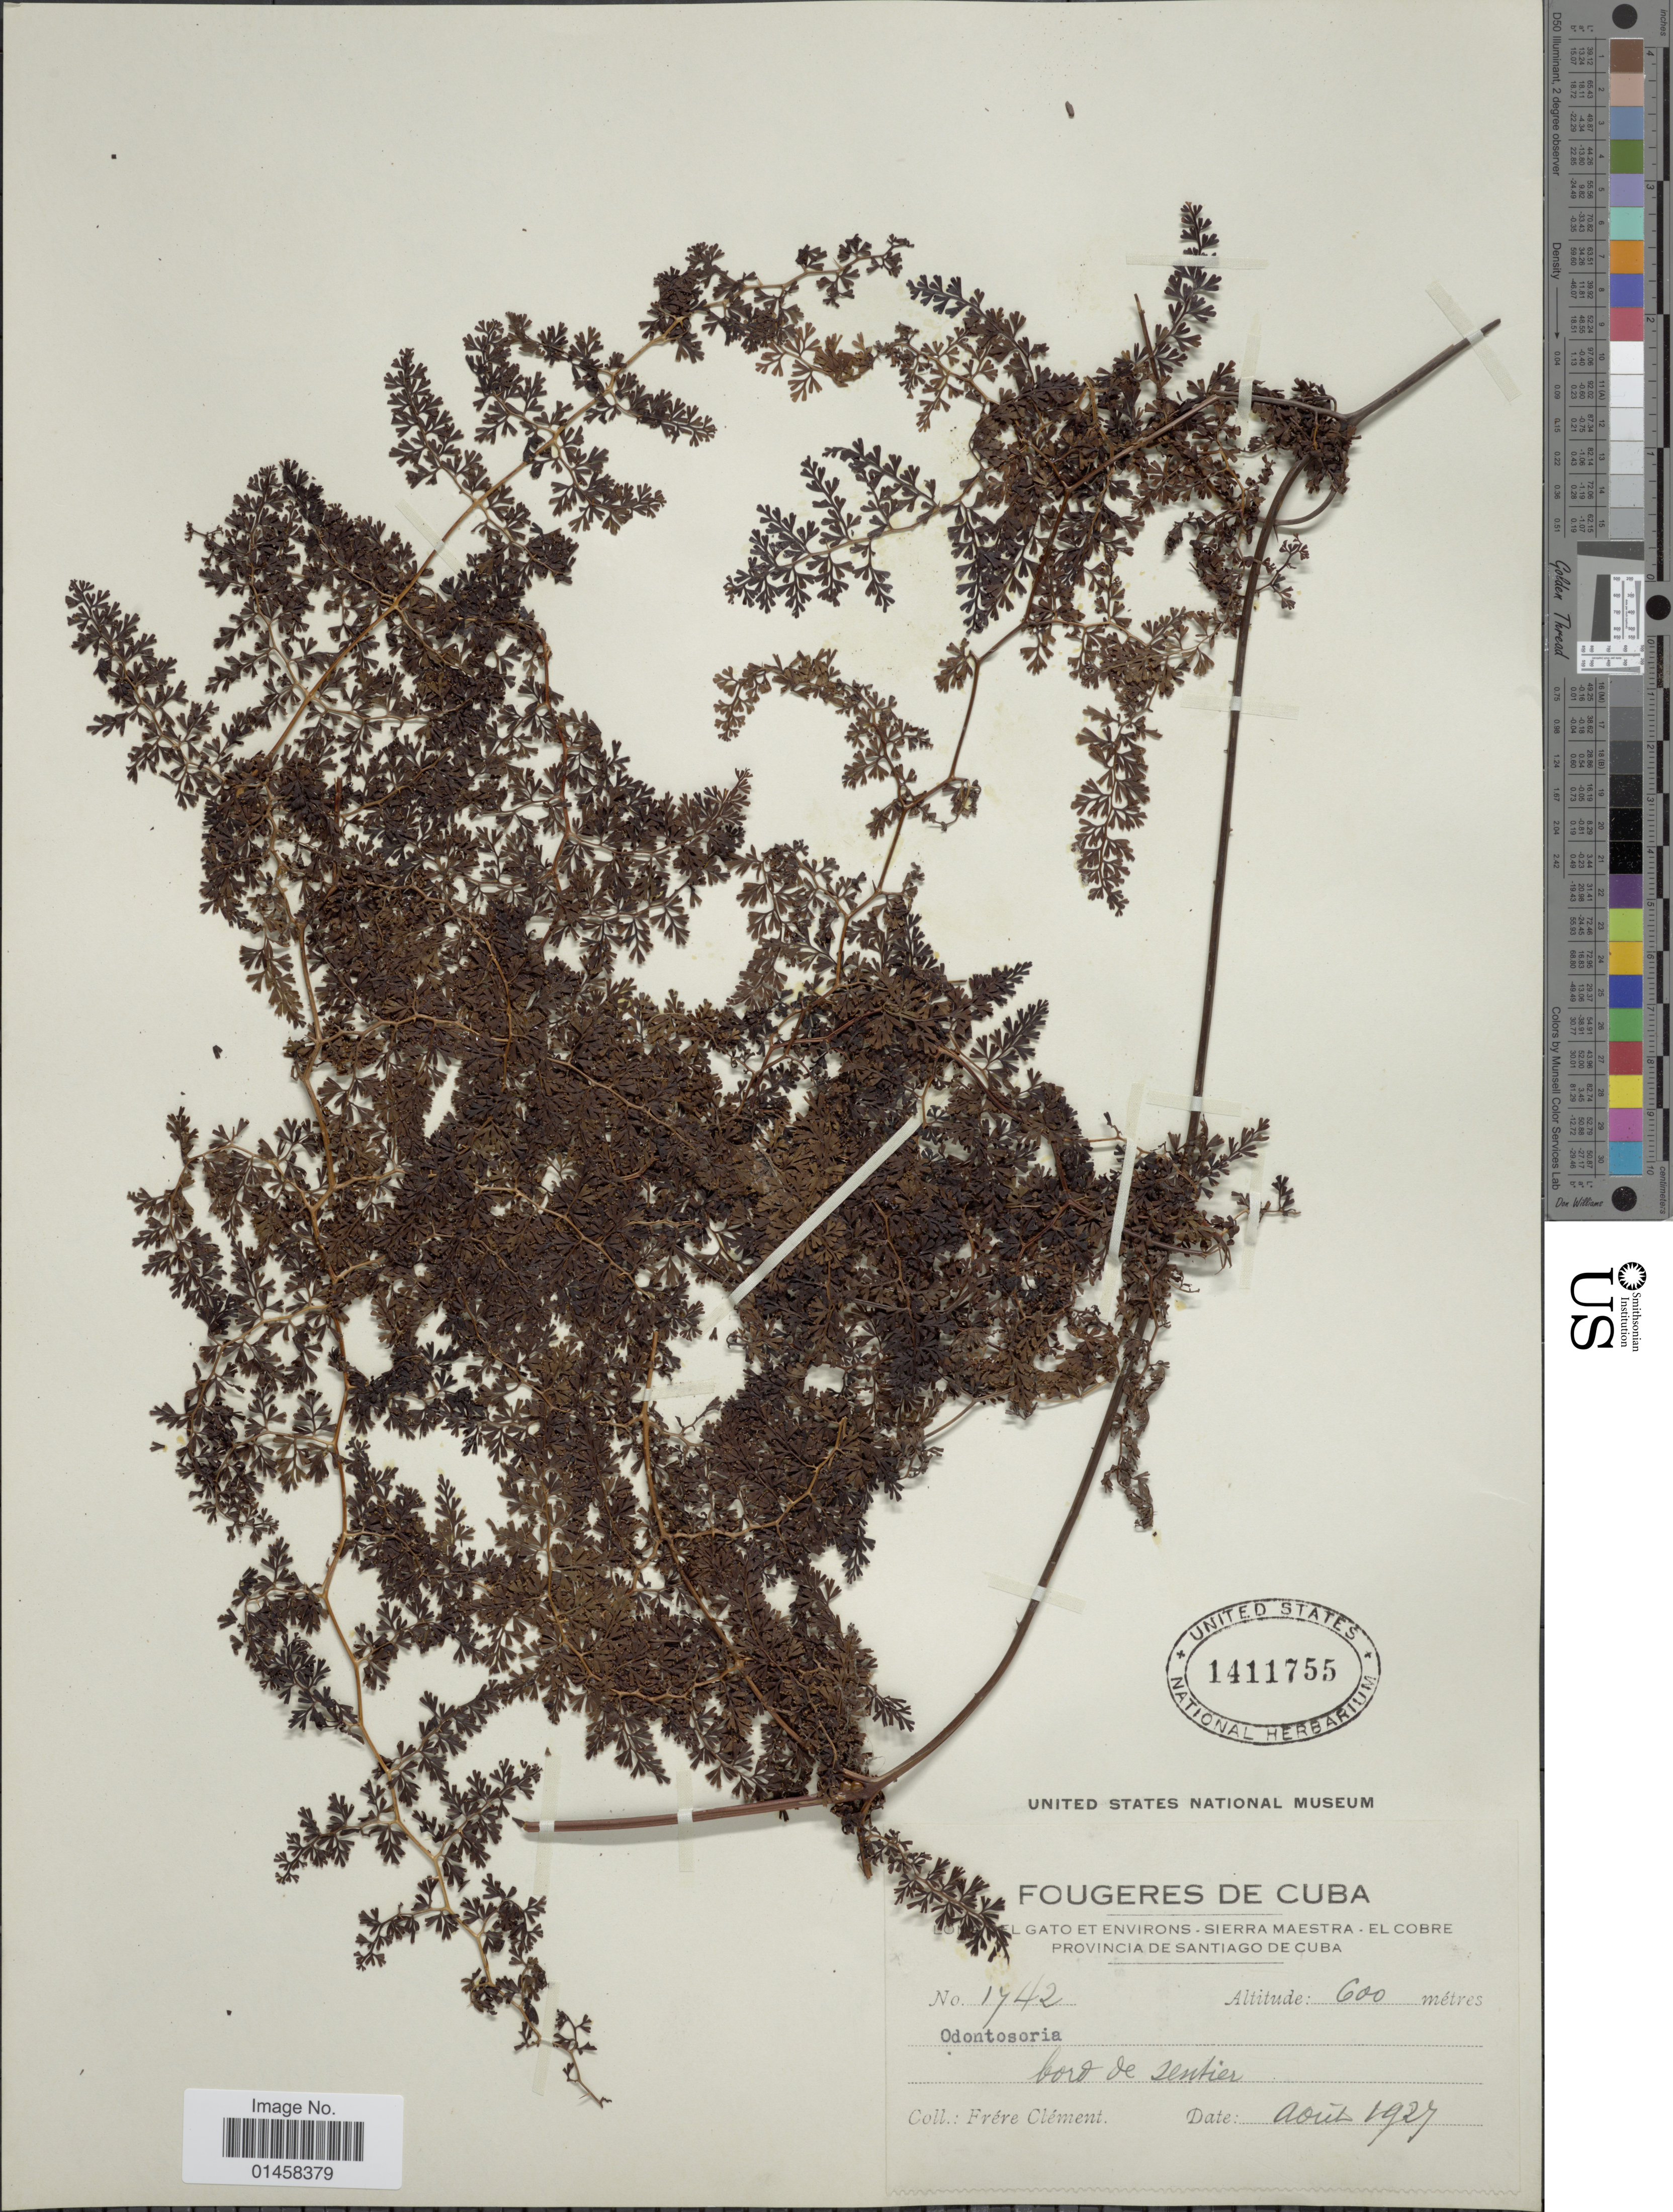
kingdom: Plantae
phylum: Tracheophyta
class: Polypodiopsida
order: Polypodiales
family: Lindsaeaceae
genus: Odontosoria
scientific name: Odontosoria aculeata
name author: (L.) J. Sm.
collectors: A. Clément Téteau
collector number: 1742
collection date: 1927-04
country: Cuba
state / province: Santiago de Cuba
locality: El Gato et environs - Sierra Maestra - El Cobre, bord de sentier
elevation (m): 600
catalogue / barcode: US 1411755